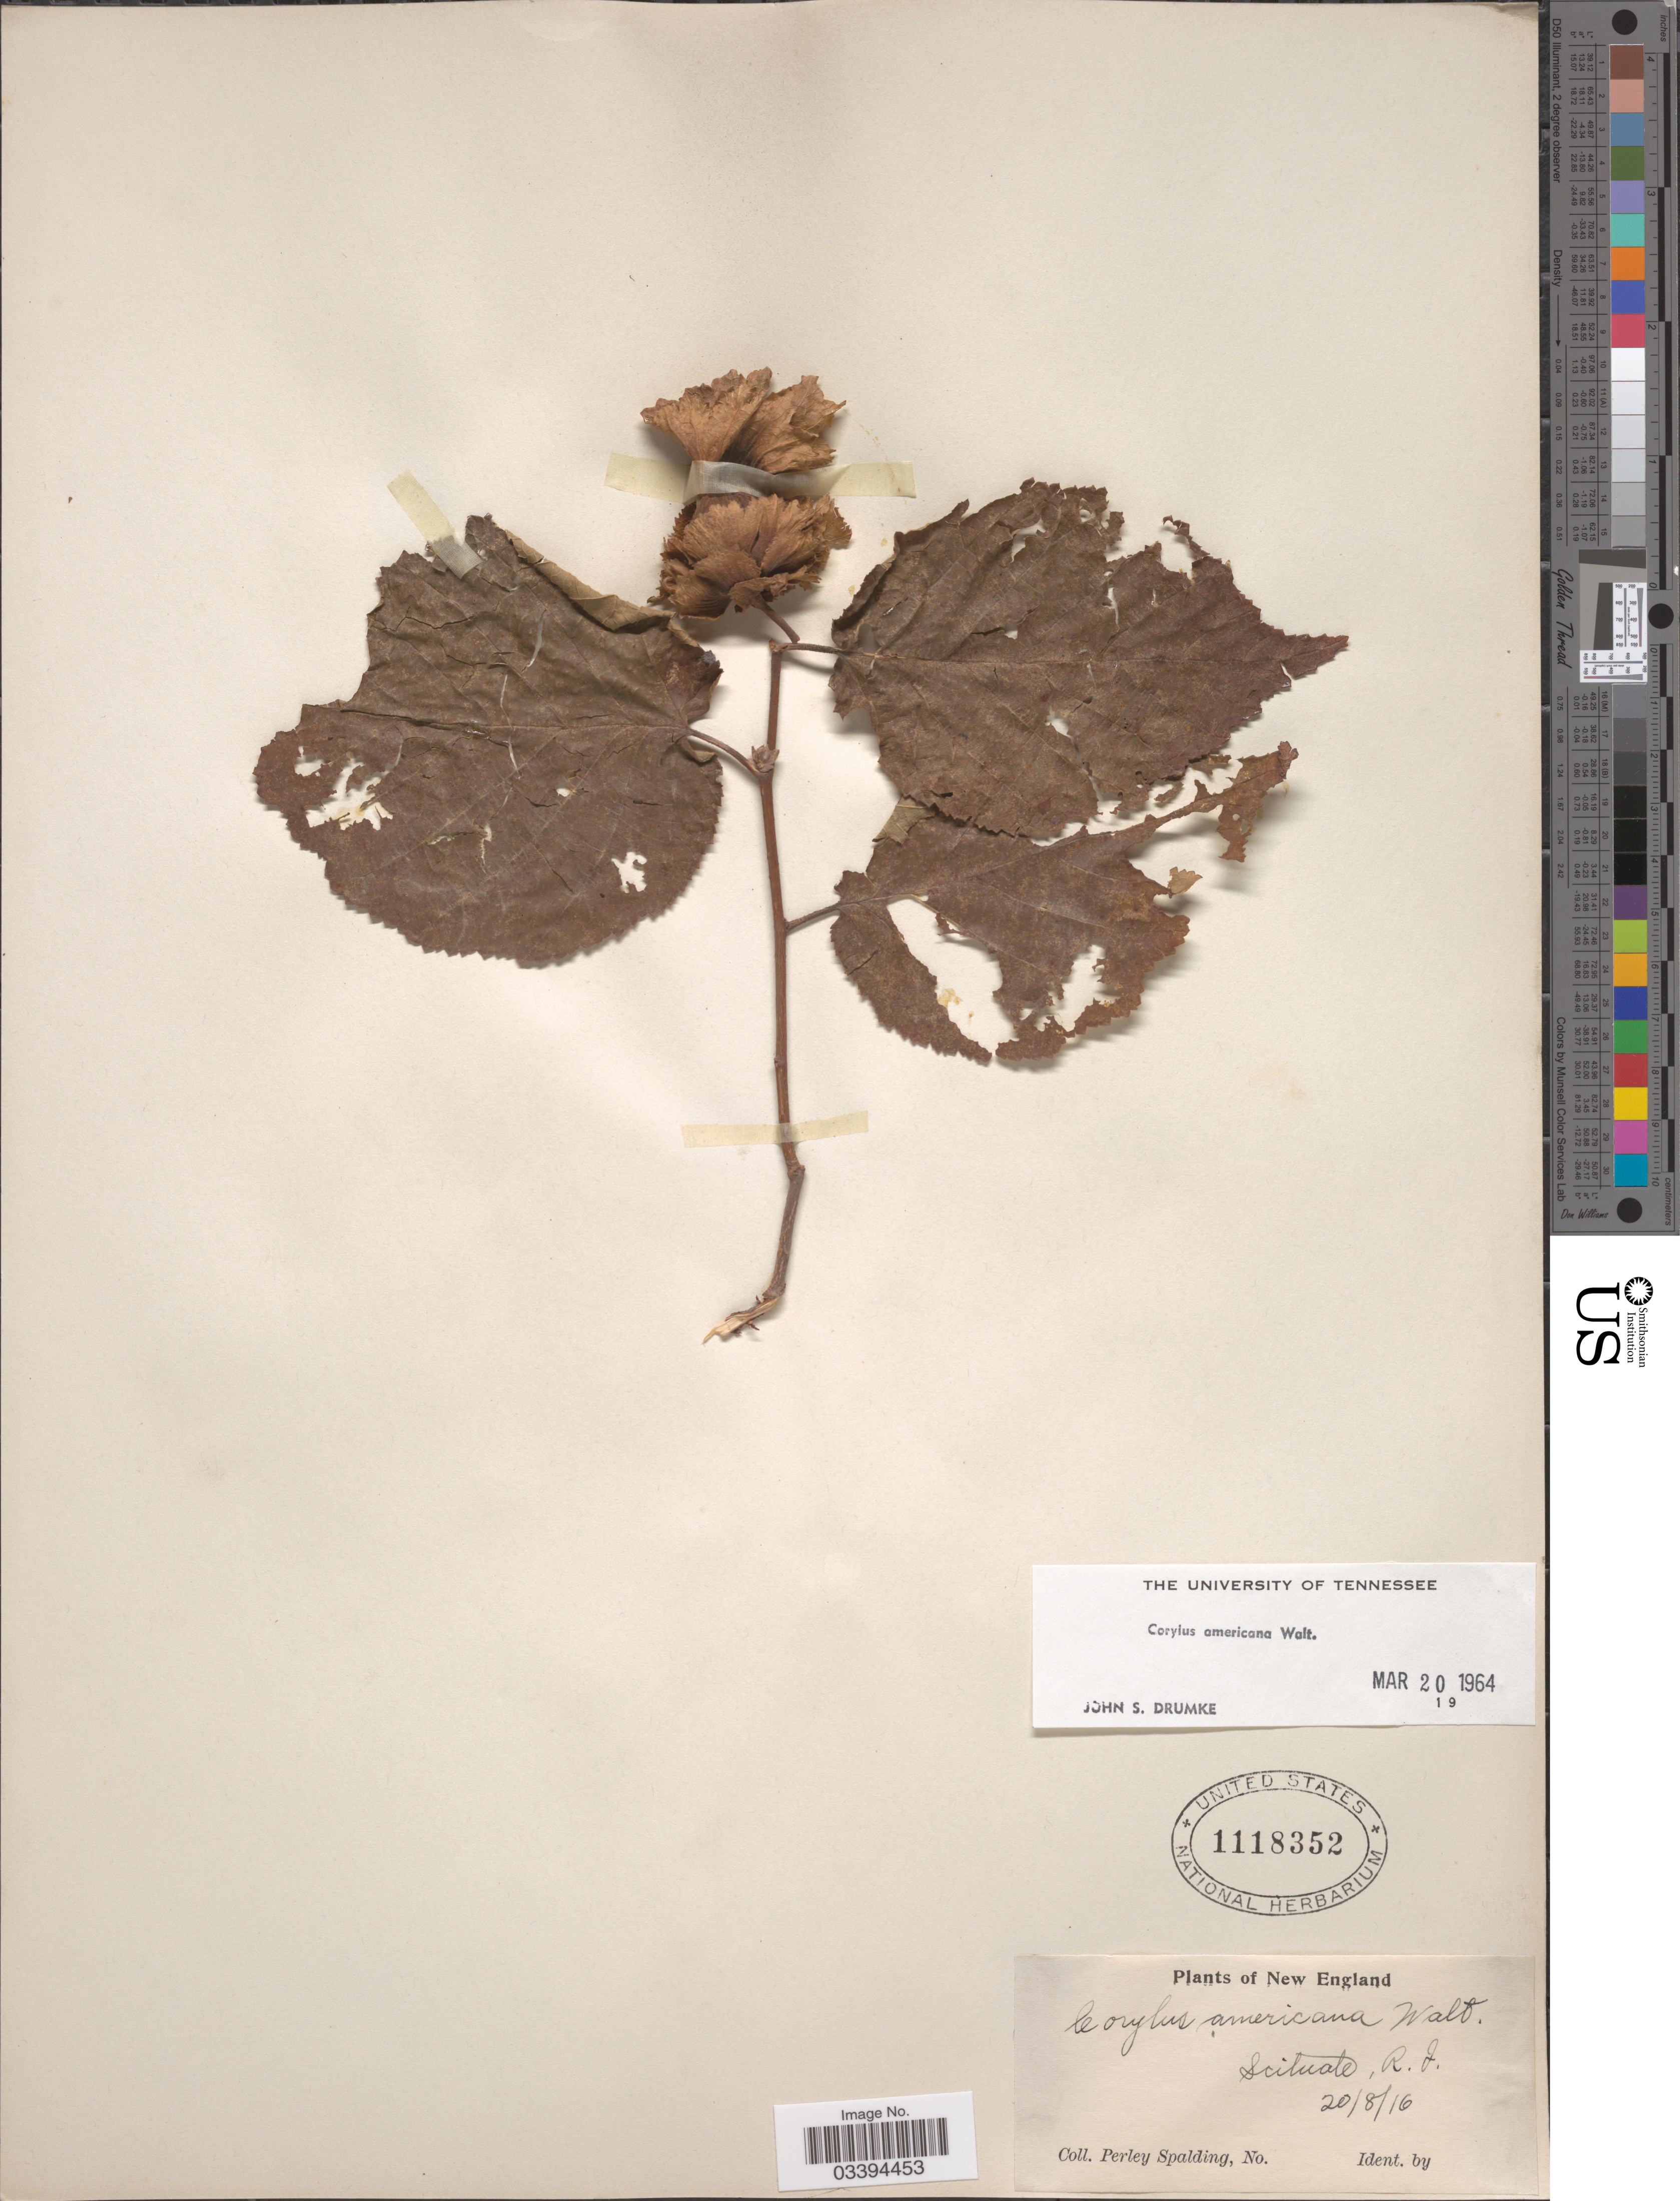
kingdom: Plantae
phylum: Tracheophyta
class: Magnoliopsida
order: Fagales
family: Betulaceae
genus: Corylus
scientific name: Corylus americana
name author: Walter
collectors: P. Spalding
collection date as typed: Transcribed d/m/y: 20/8/16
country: United States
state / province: Rhode Island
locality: New England. Scituate.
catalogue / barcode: US 1118352